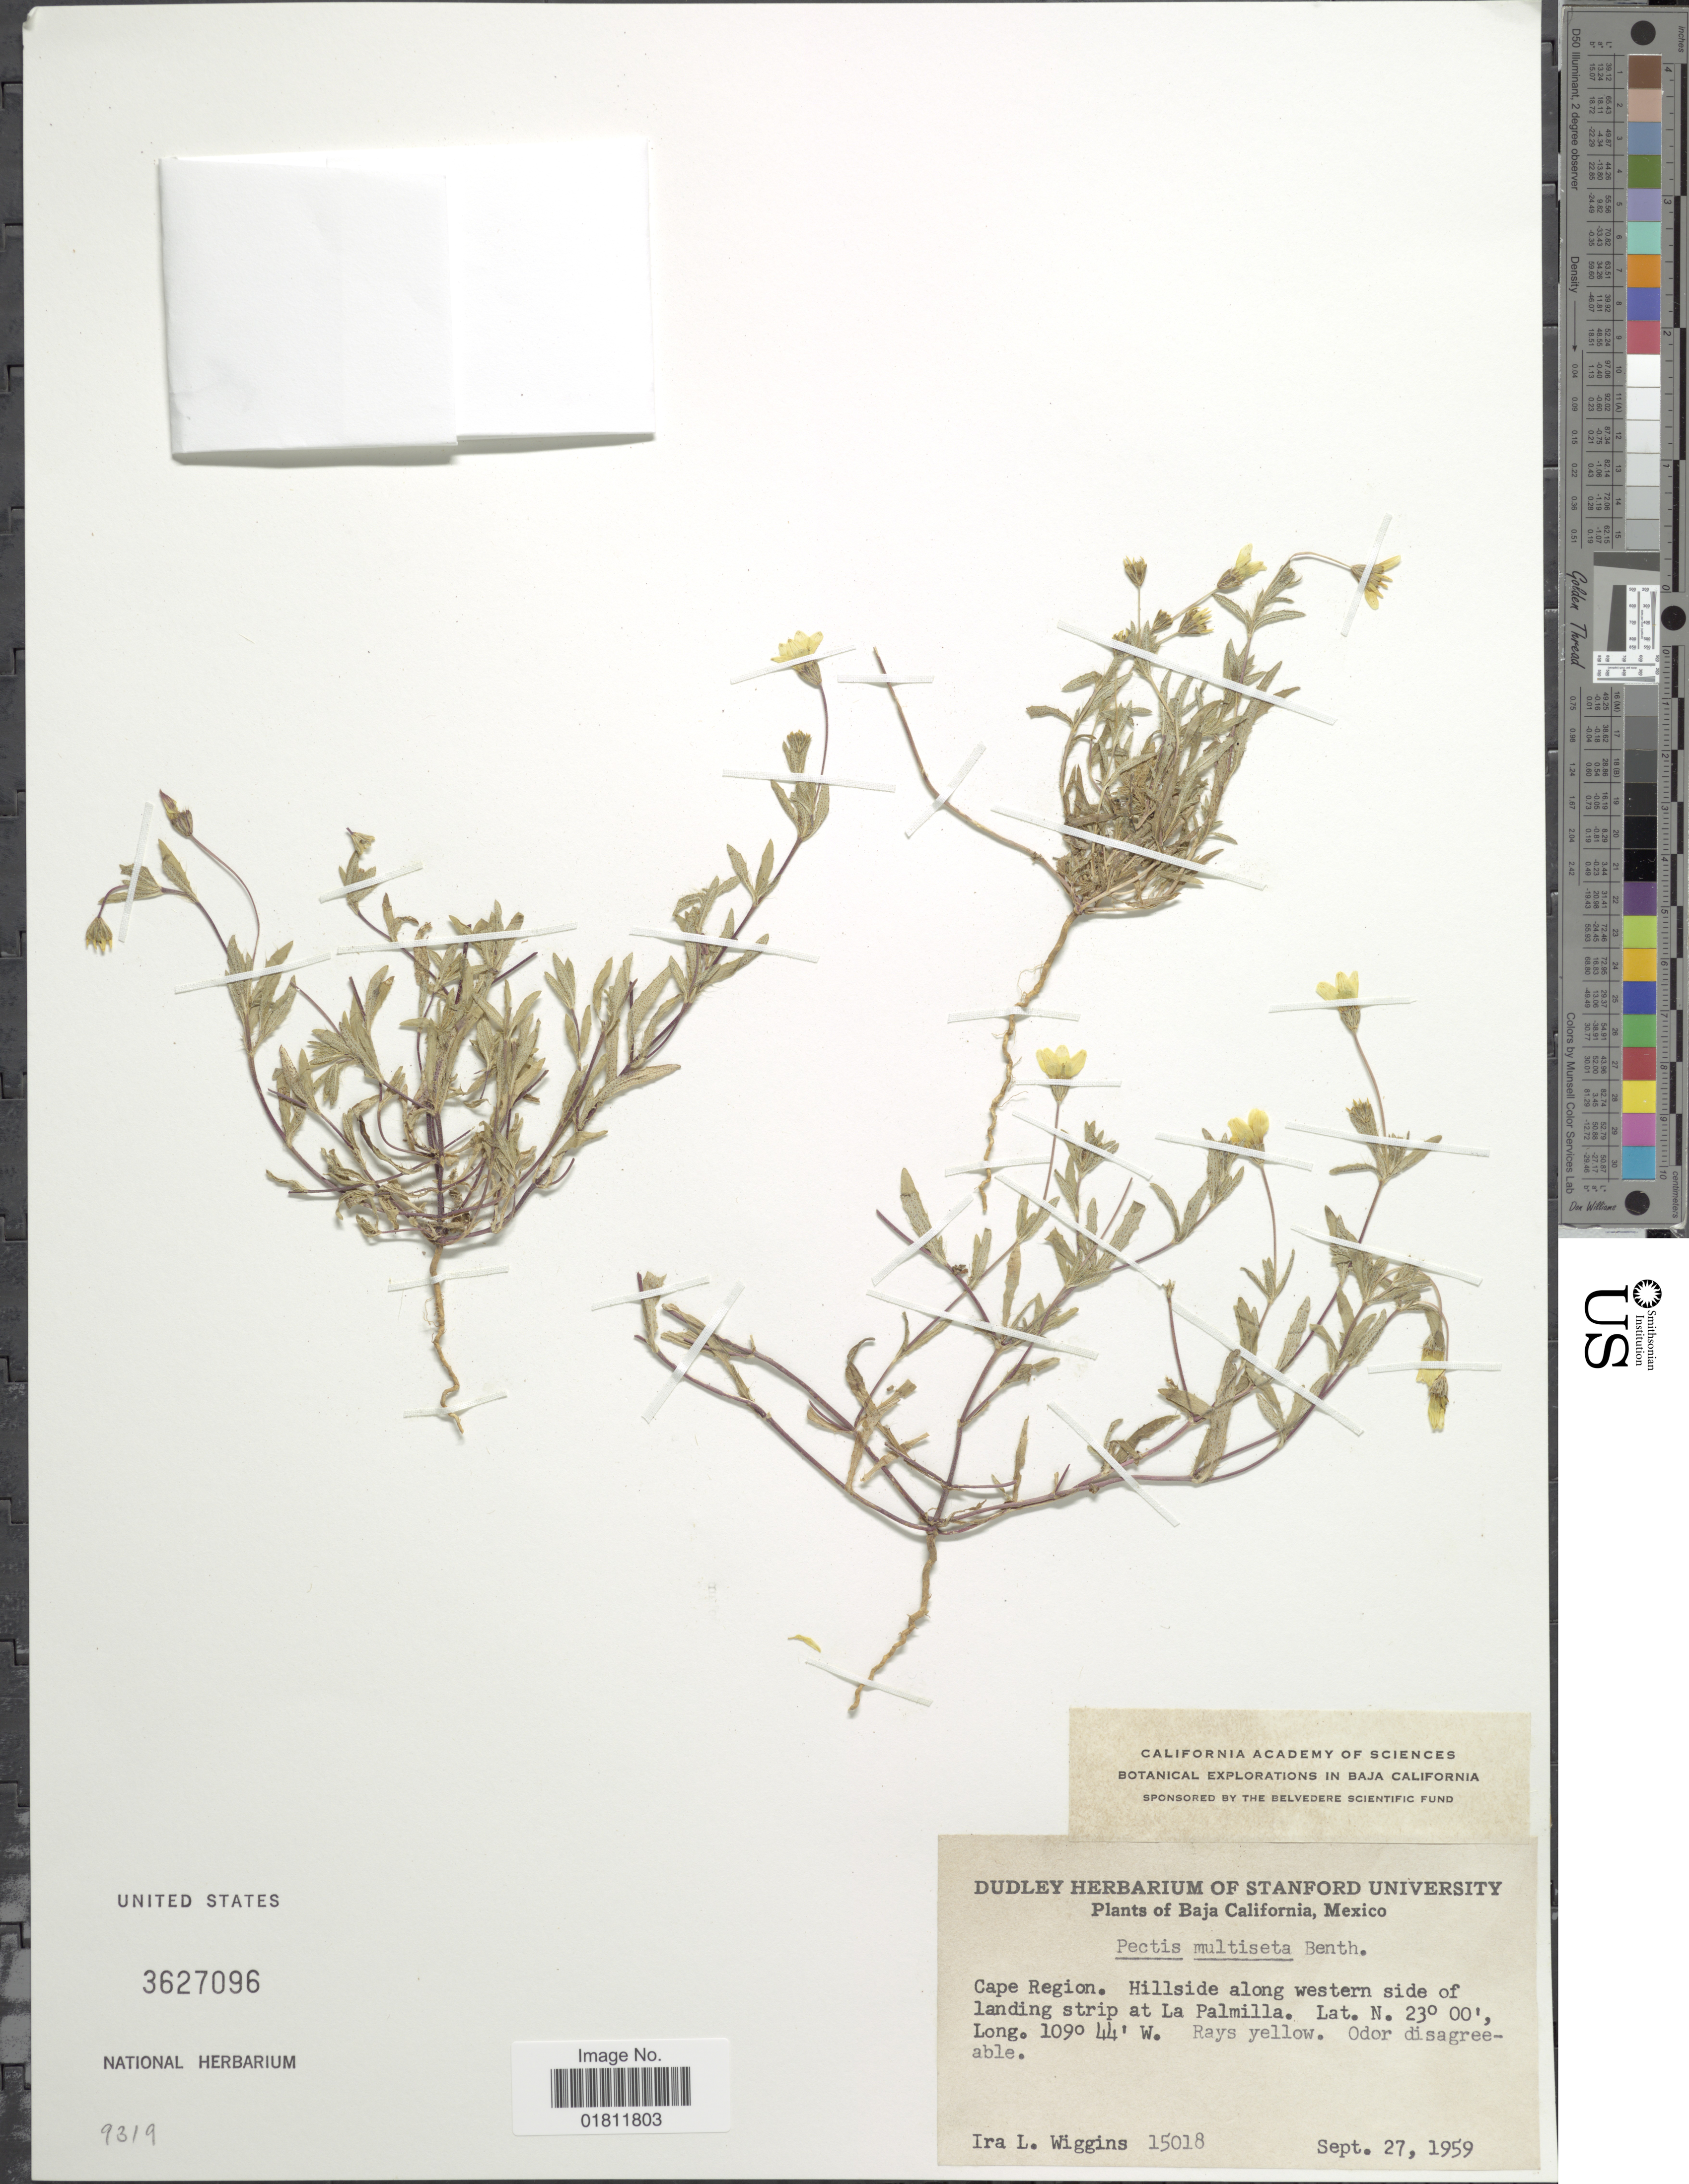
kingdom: Plantae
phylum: Tracheophyta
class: Magnoliopsida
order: Asterales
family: Asteraceae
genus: Pectis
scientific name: Pectis multiceps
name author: Urb.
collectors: I. L. Wiggins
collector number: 15018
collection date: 1959-09-27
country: Mexico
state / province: Baja California Sur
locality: Cape Region, Hillside along western side of landing strip at La Palmilla.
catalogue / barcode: US 3627096